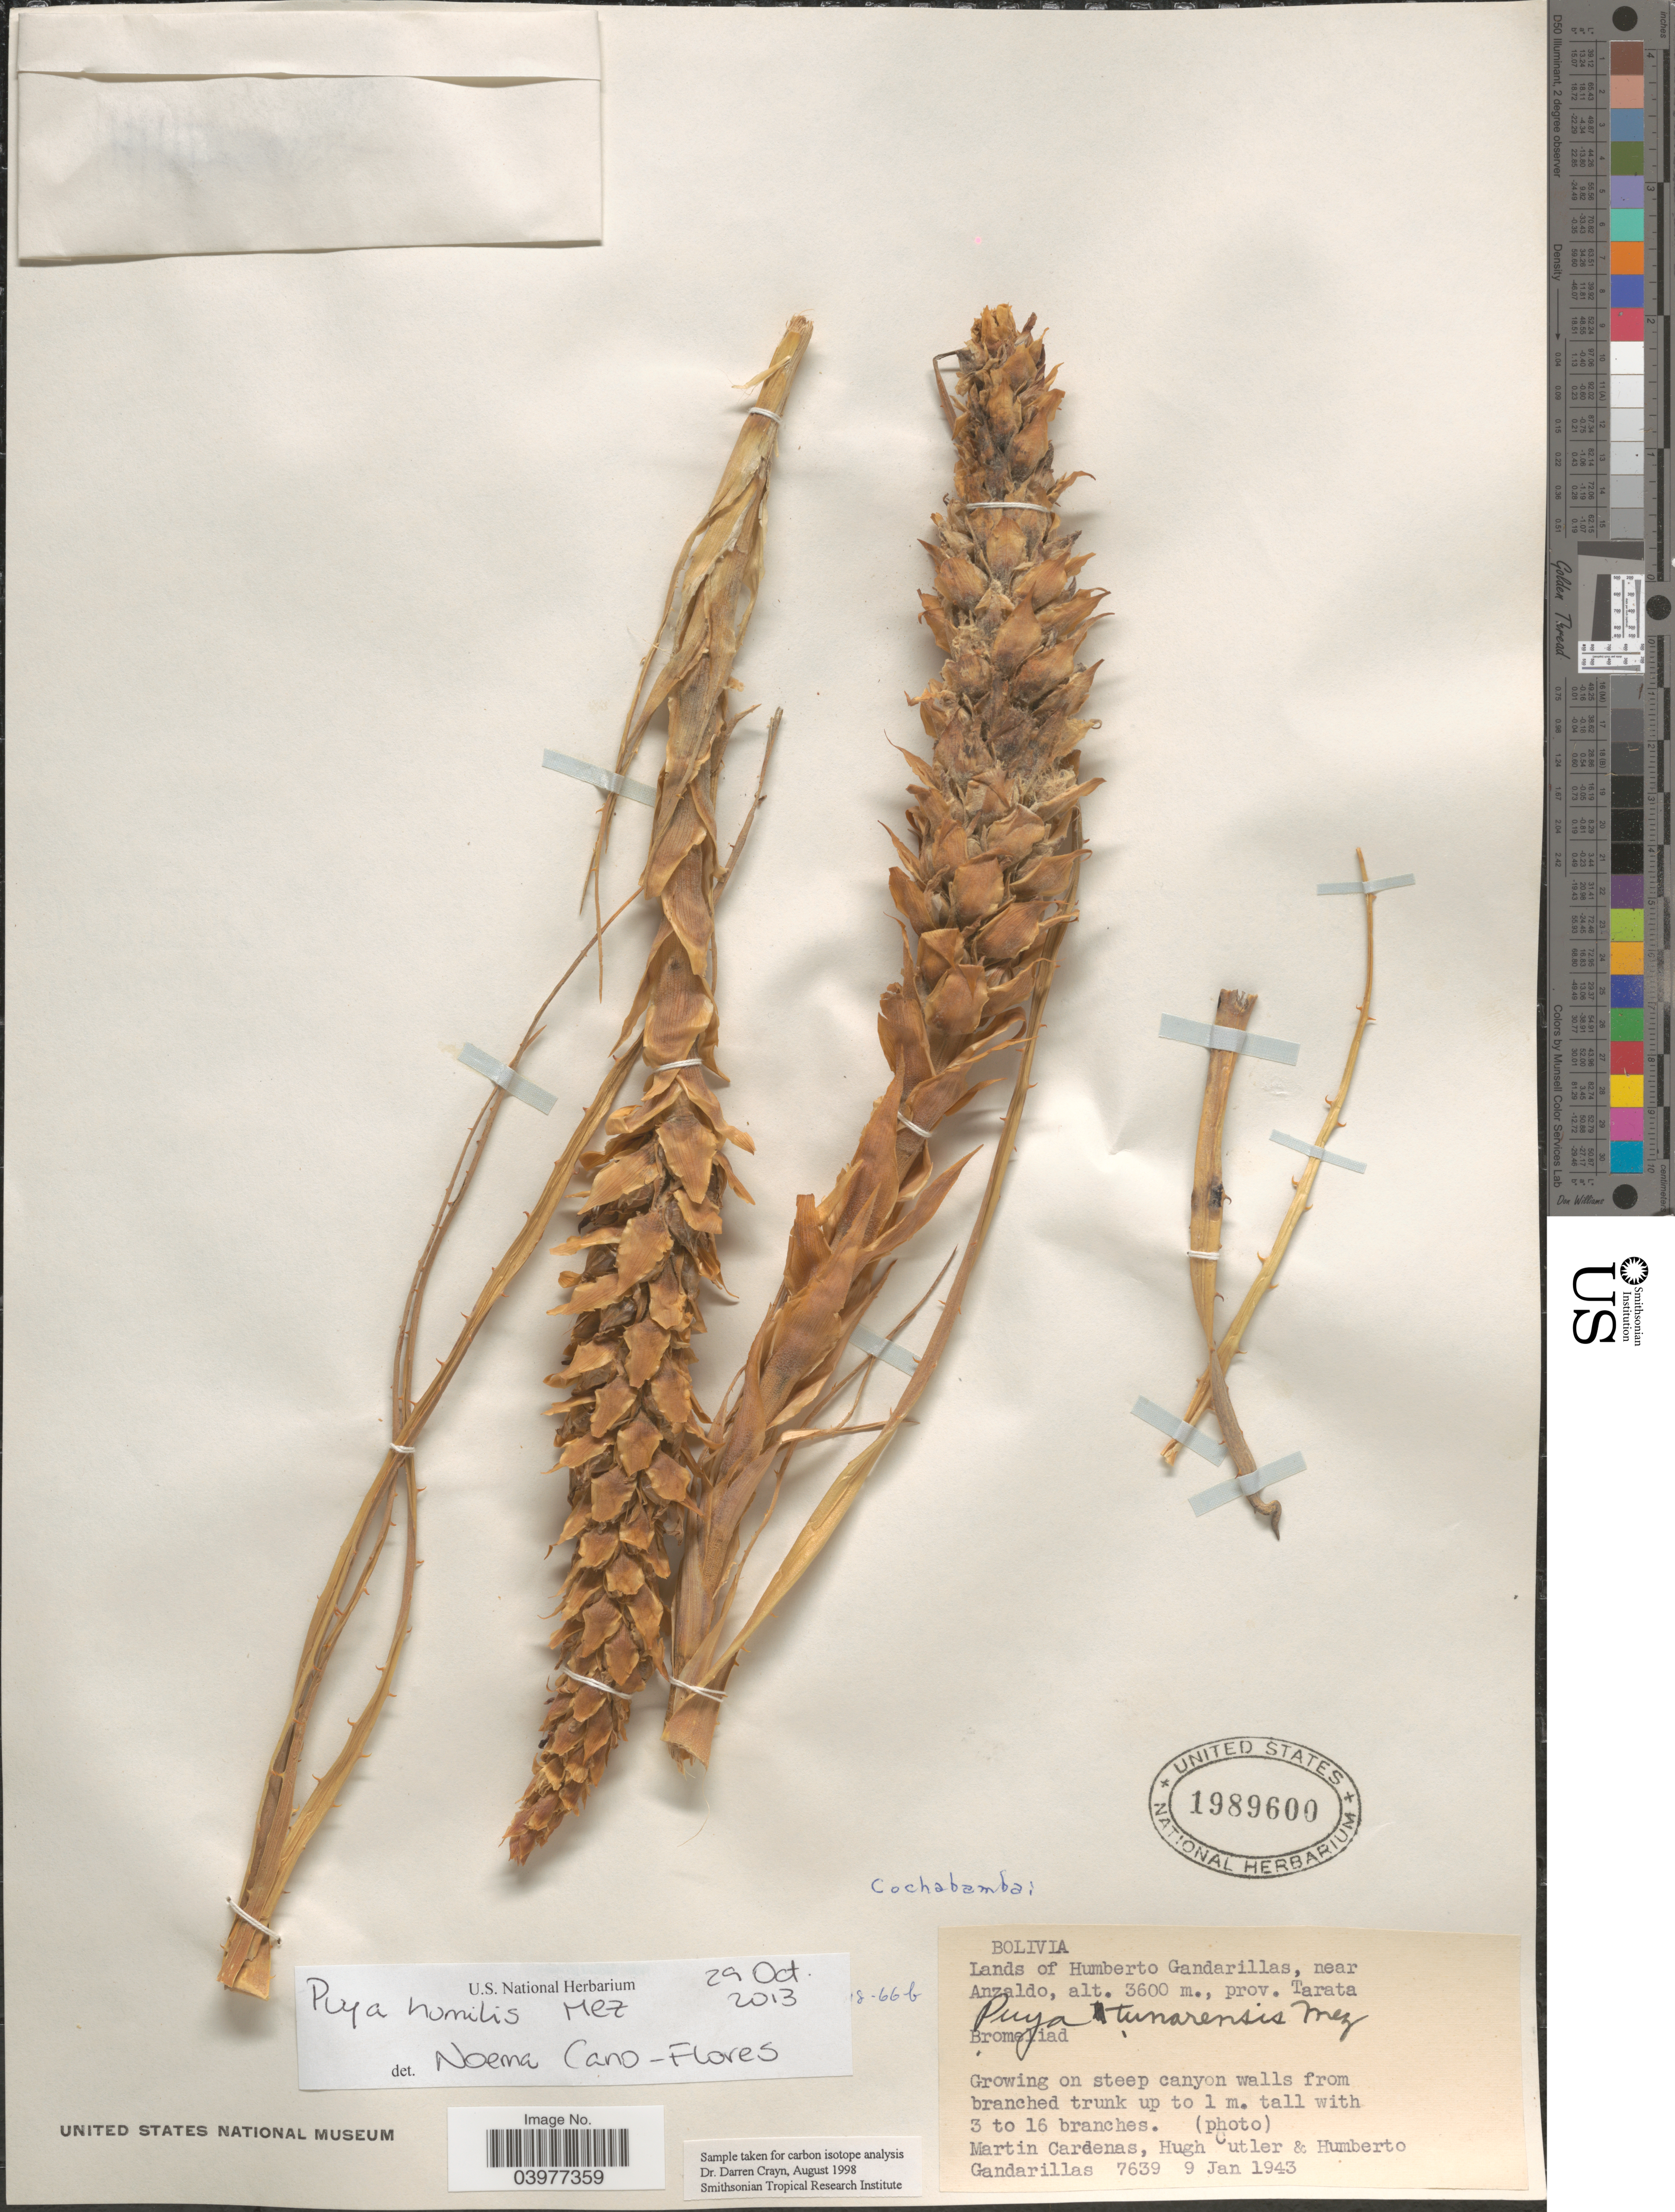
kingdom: Plantae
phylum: Tracheophyta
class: Liliopsida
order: Poales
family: Bromeliaceae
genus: Puya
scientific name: Puya humilis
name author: Mez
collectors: M. Cárdenas, H. C. Cutler & H. Gandarillas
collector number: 7639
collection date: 1943-01-09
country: Bolivia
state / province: Cochabamba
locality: Cochabamba: Lands of Humberto Gandarillas, near Anzaldo, prov. Tarata.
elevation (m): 3600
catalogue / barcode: US 1989600